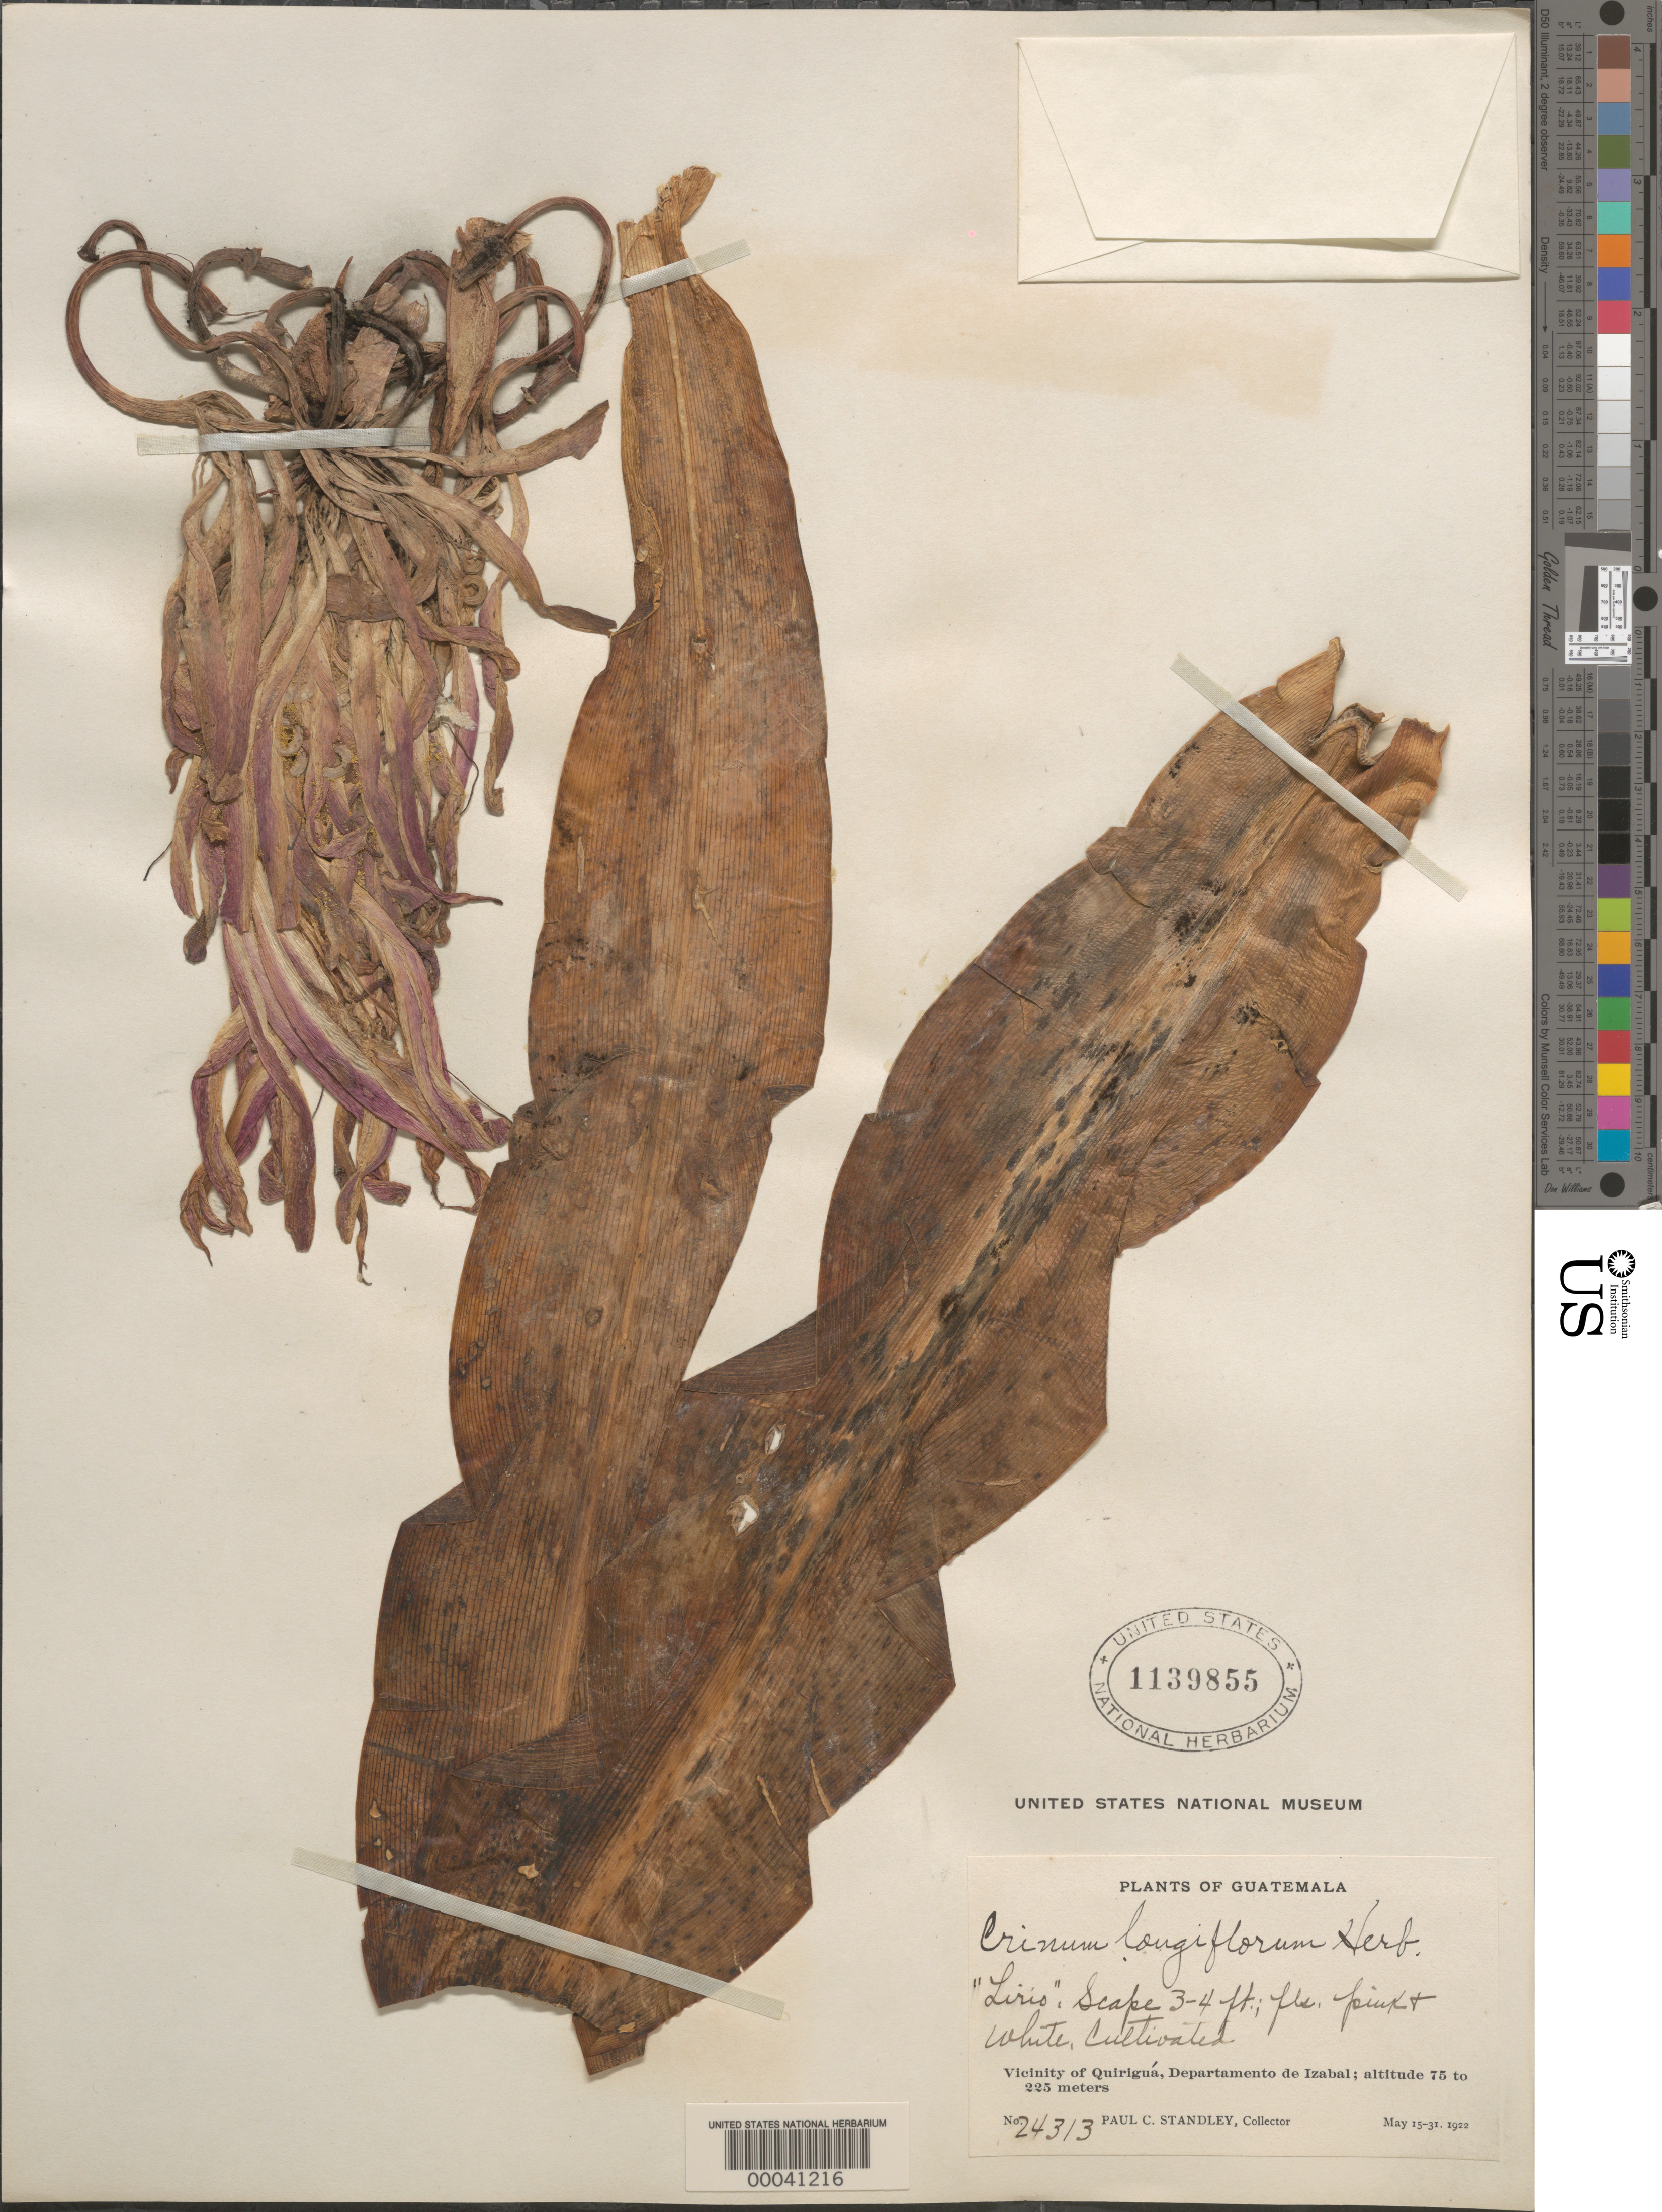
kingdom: Plantae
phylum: Tracheophyta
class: Liliopsida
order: Asparagales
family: Amaryllidaceae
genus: Crinum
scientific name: Crinum longiflorum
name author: Herb.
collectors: P. C. Standley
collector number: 24313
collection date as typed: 15 May 1922 to 31 May 1922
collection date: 1922-05-15/1922-05-31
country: Guatemala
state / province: Izabal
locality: Vicinity of Quiriguá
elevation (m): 75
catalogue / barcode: US 1139855